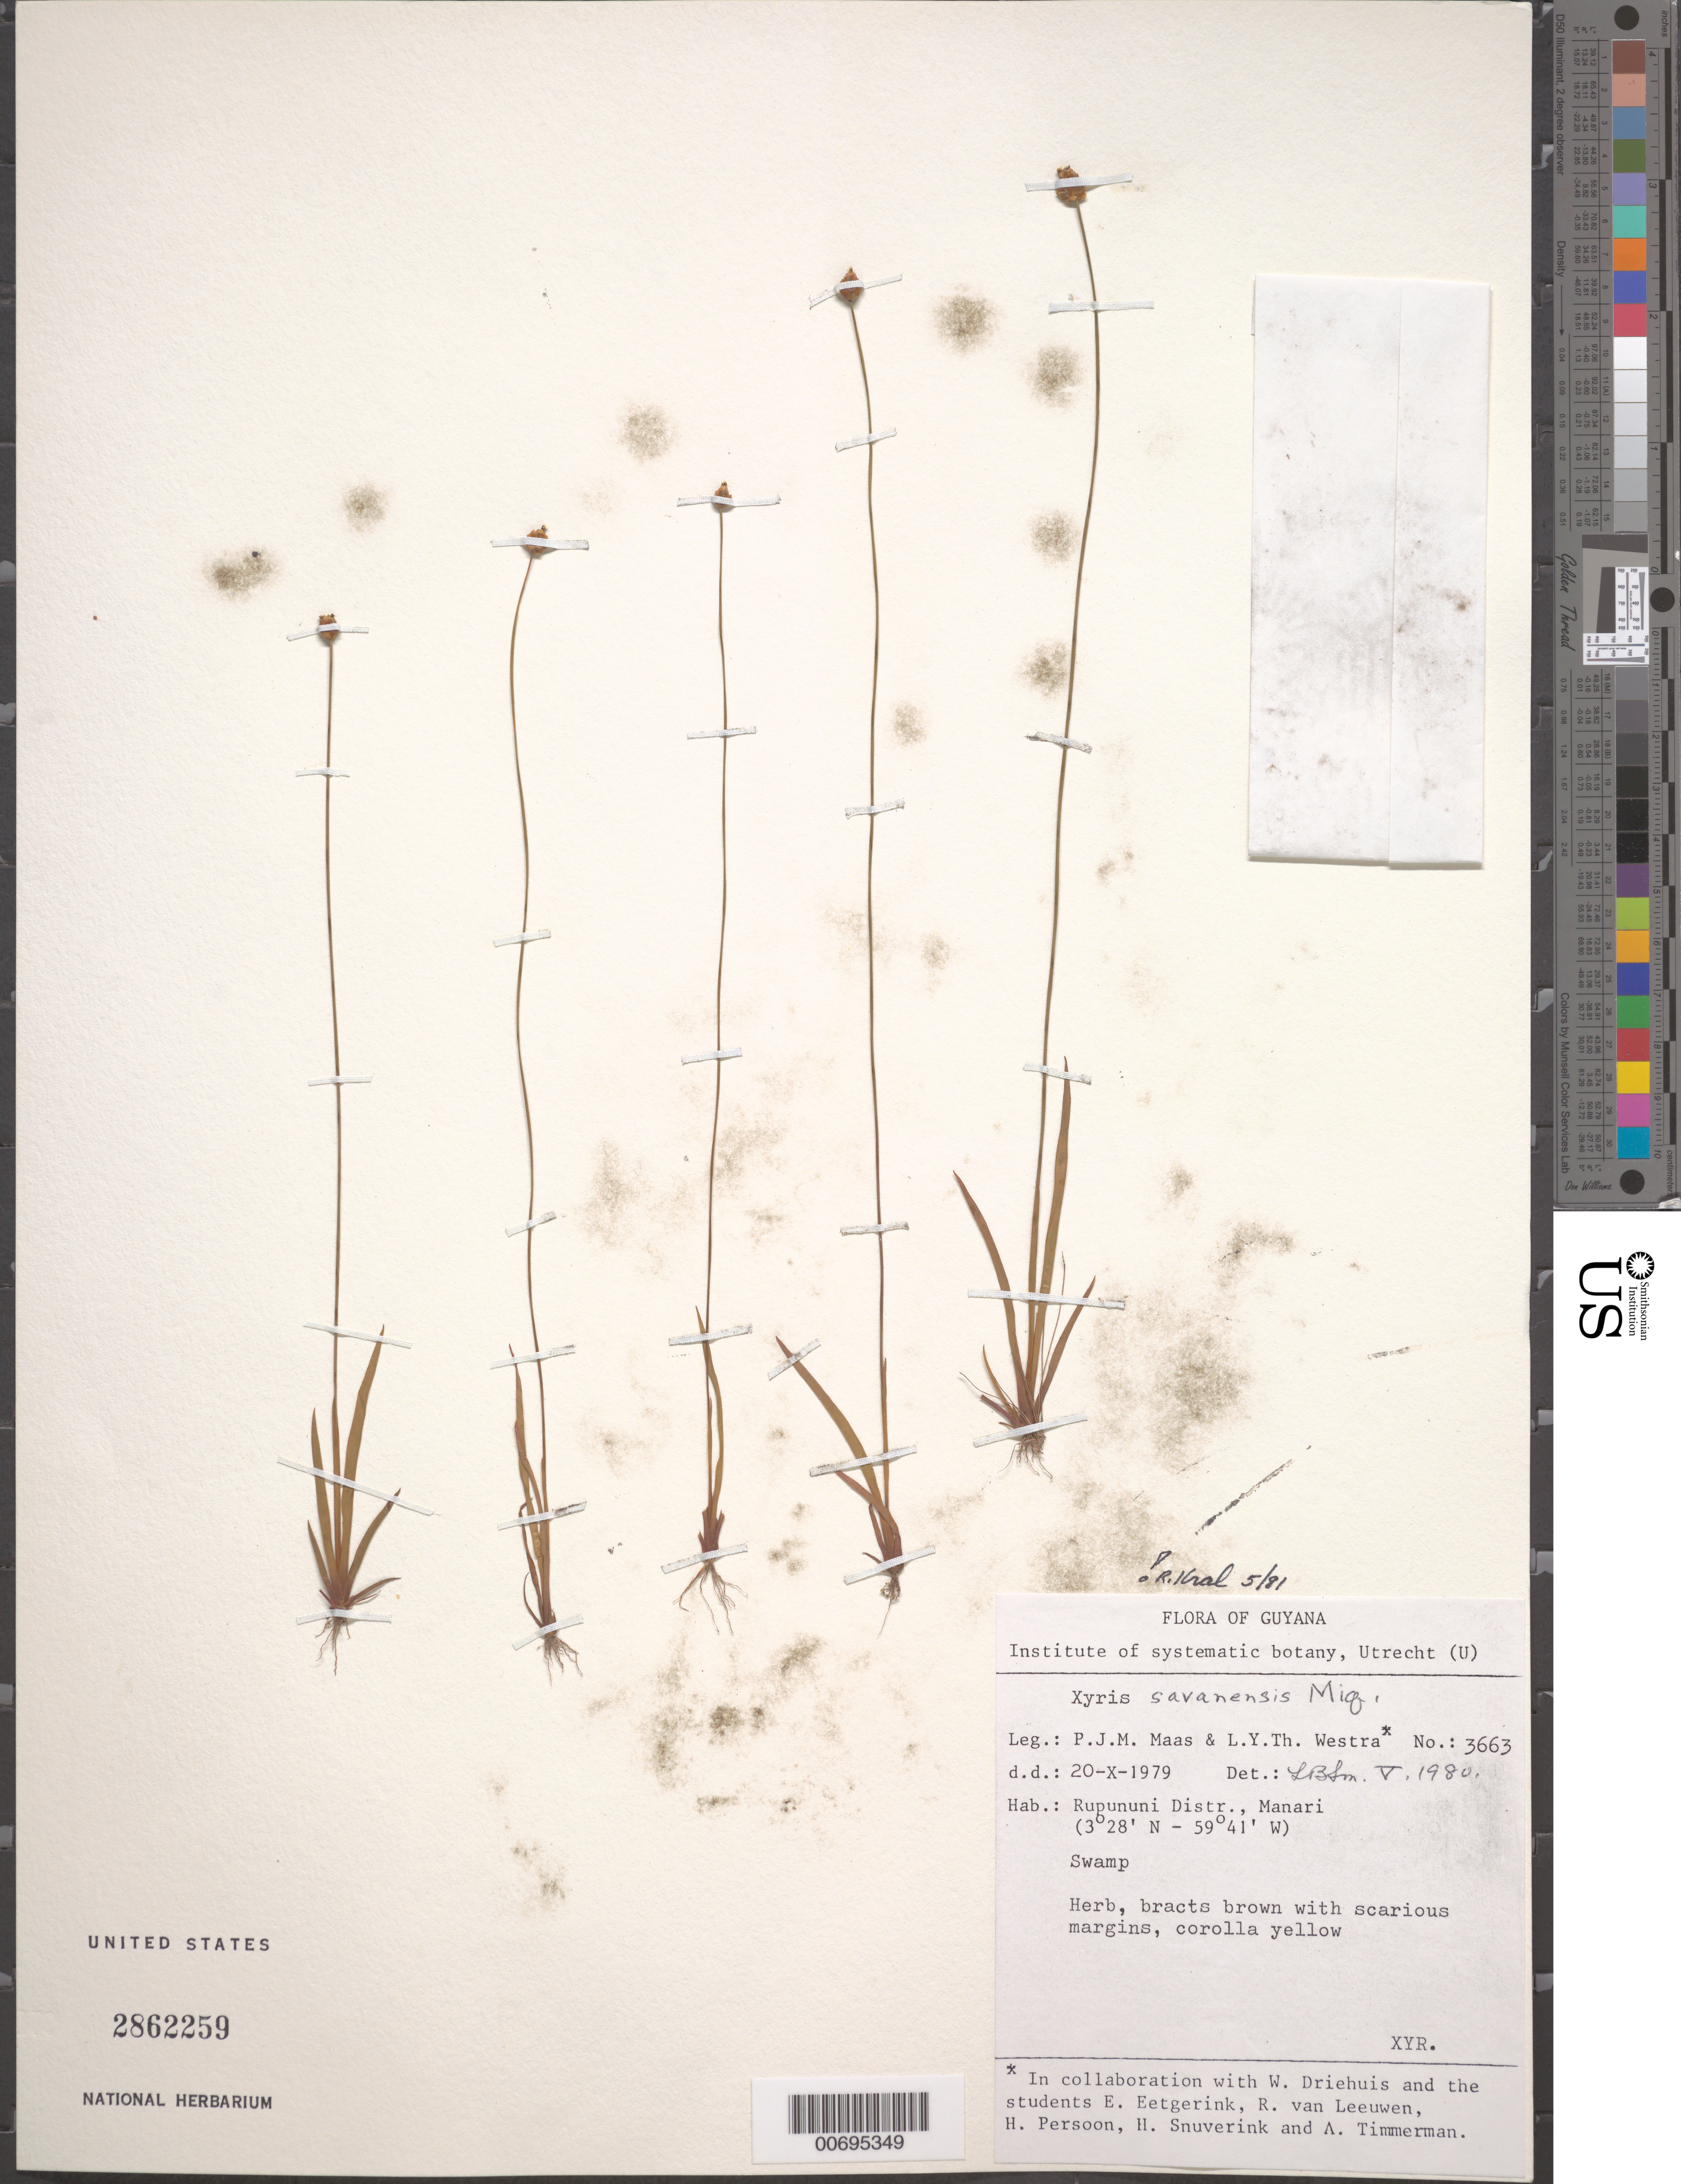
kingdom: Plantae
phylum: Tracheophyta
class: Liliopsida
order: Poales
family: Xyridaceae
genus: Xyris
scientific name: Xyris savanensis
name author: Miq.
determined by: Kral, Robert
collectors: P. Maas, L. Y. T. Westra, W. Driehuis, E. Eetgerink, R. van Leeuwen, H. Persoon, J. H. Snuverink & A. Timmerman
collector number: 3663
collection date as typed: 20-Oct-79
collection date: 1979-10-20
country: Guyana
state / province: U. Takutu-U. Essequibo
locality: Rupununi Dist., Manari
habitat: Swamp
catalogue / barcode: US 2862259